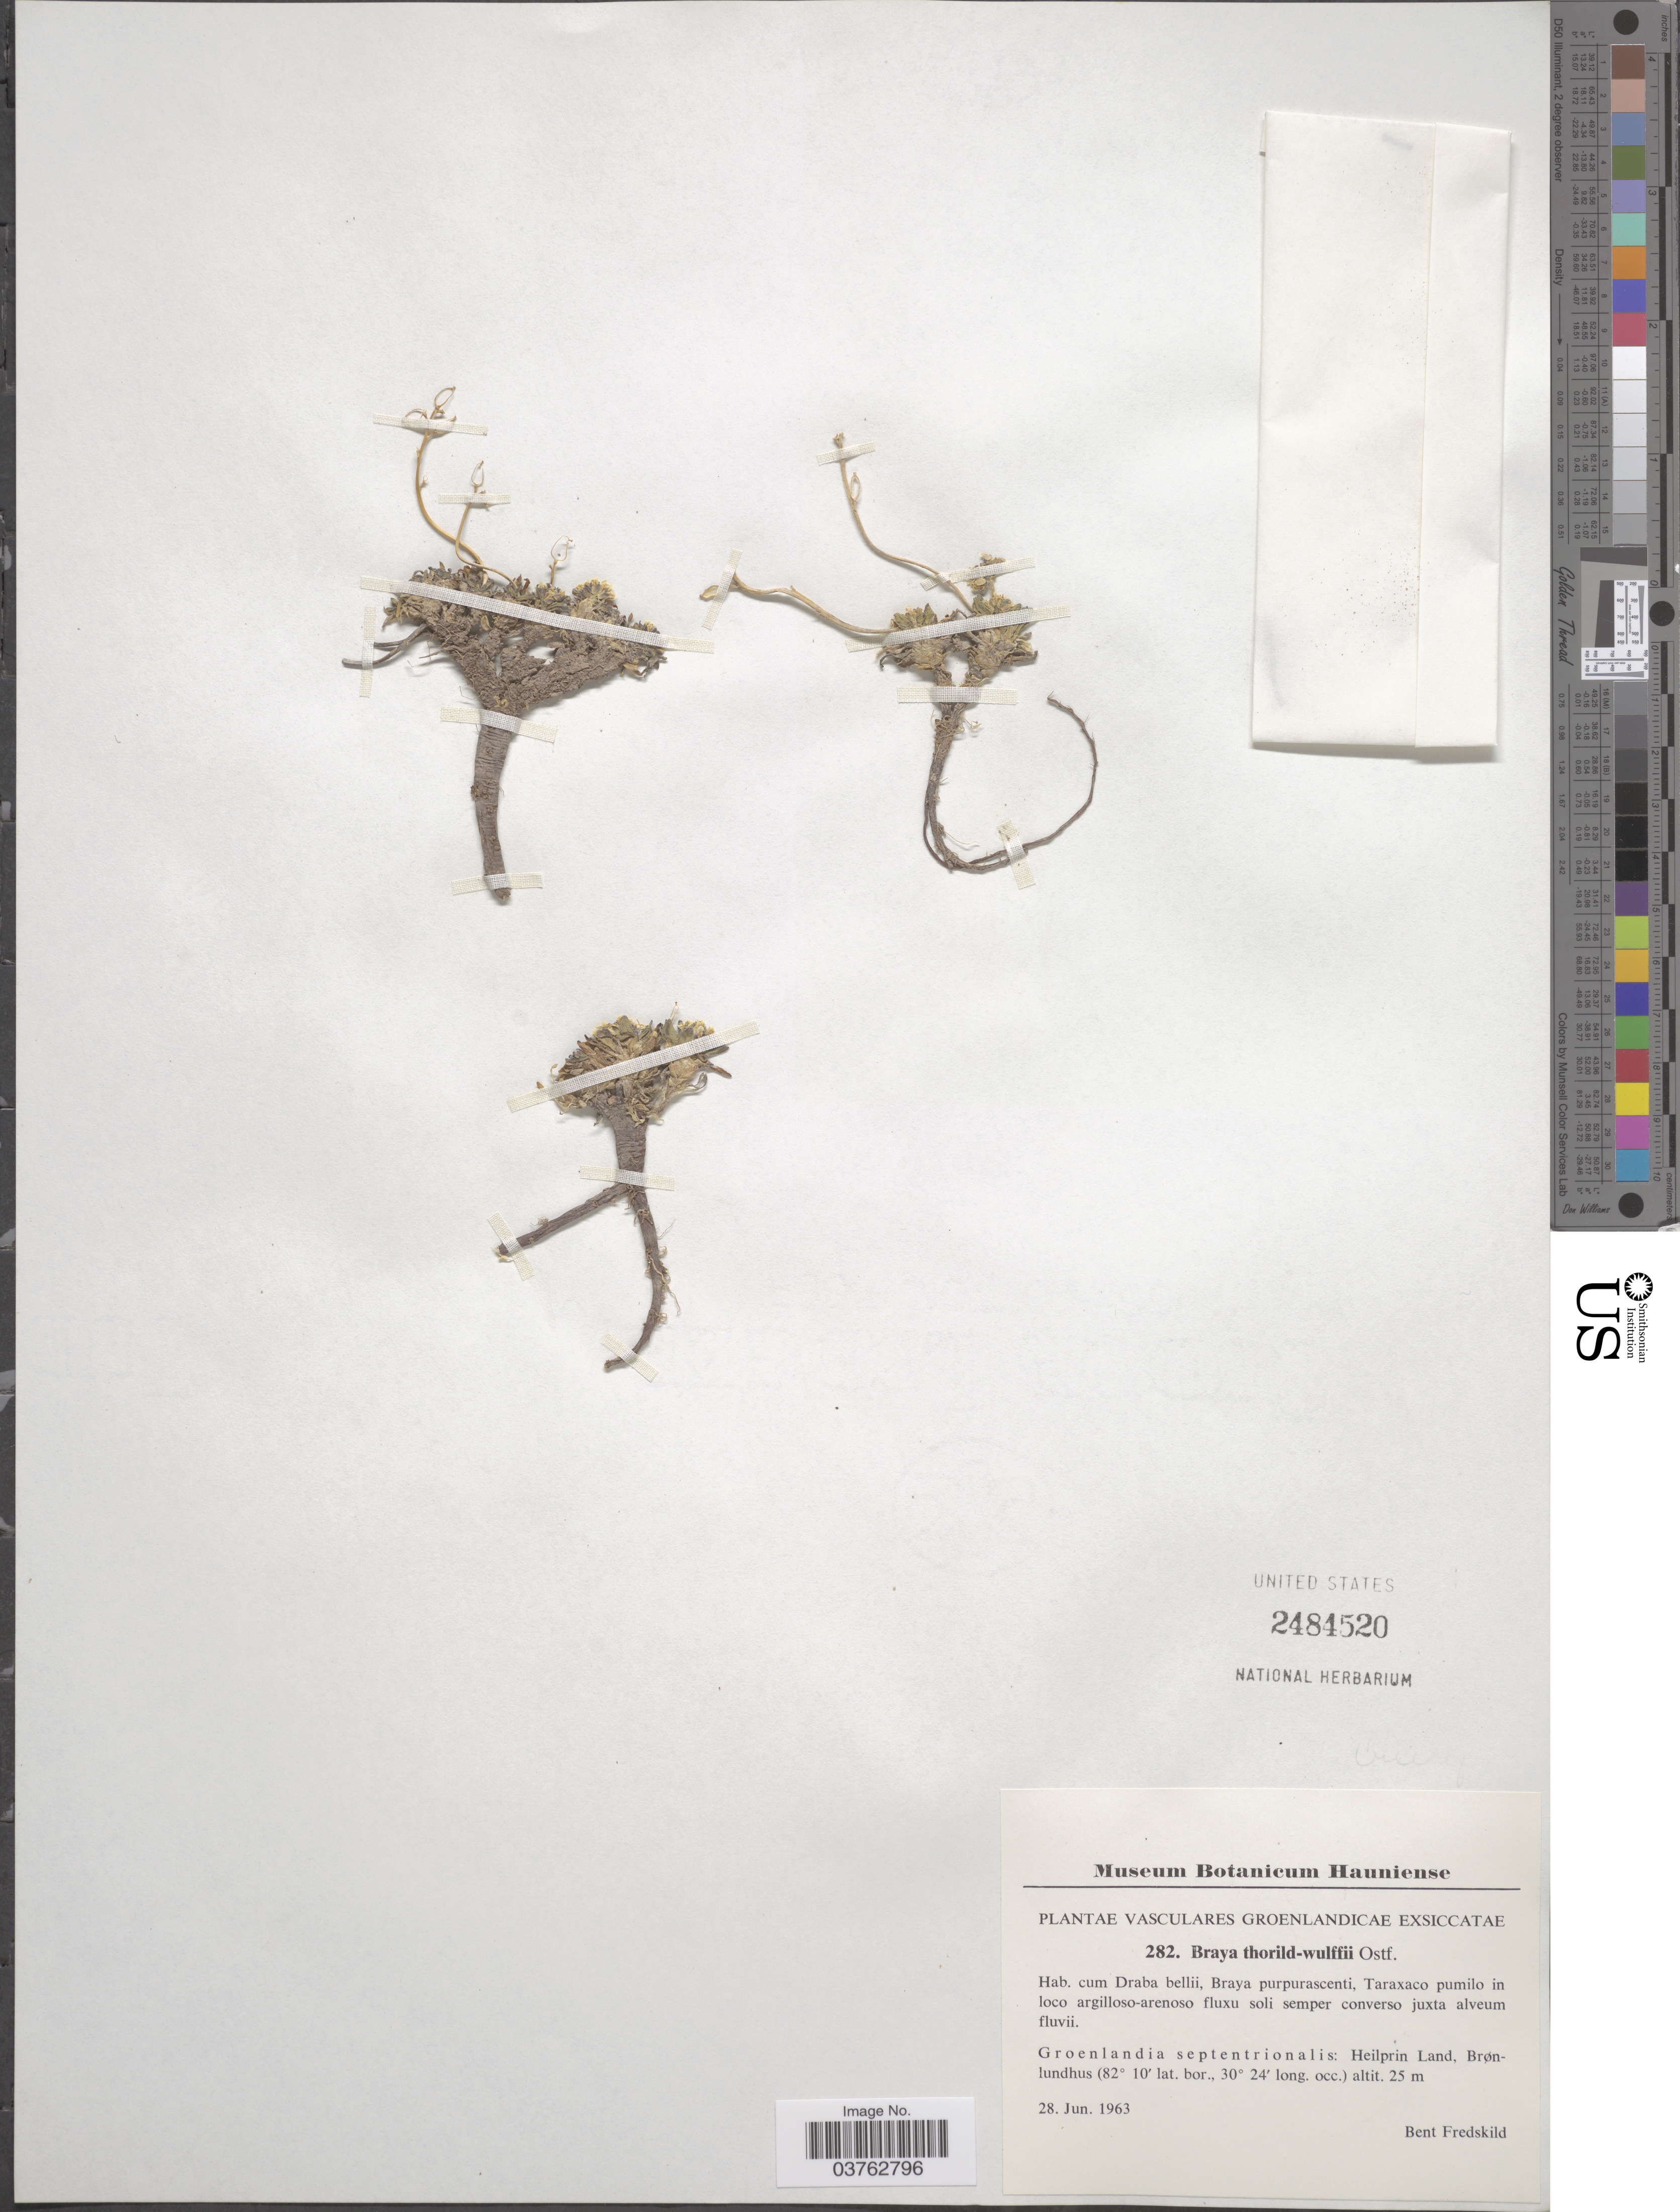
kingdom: Plantae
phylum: Tracheophyta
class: Magnoliopsida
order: Brassicales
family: Brassicaceae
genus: Braya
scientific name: Braya thorild-wulffii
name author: Ostenf.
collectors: B. Fredskild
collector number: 282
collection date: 1963-06-28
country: Greenland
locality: Vasculares Groenlandicae. Groenlandia septentrionalis: Heilprin Land, Brønlundhus.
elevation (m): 25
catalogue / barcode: US 2484520